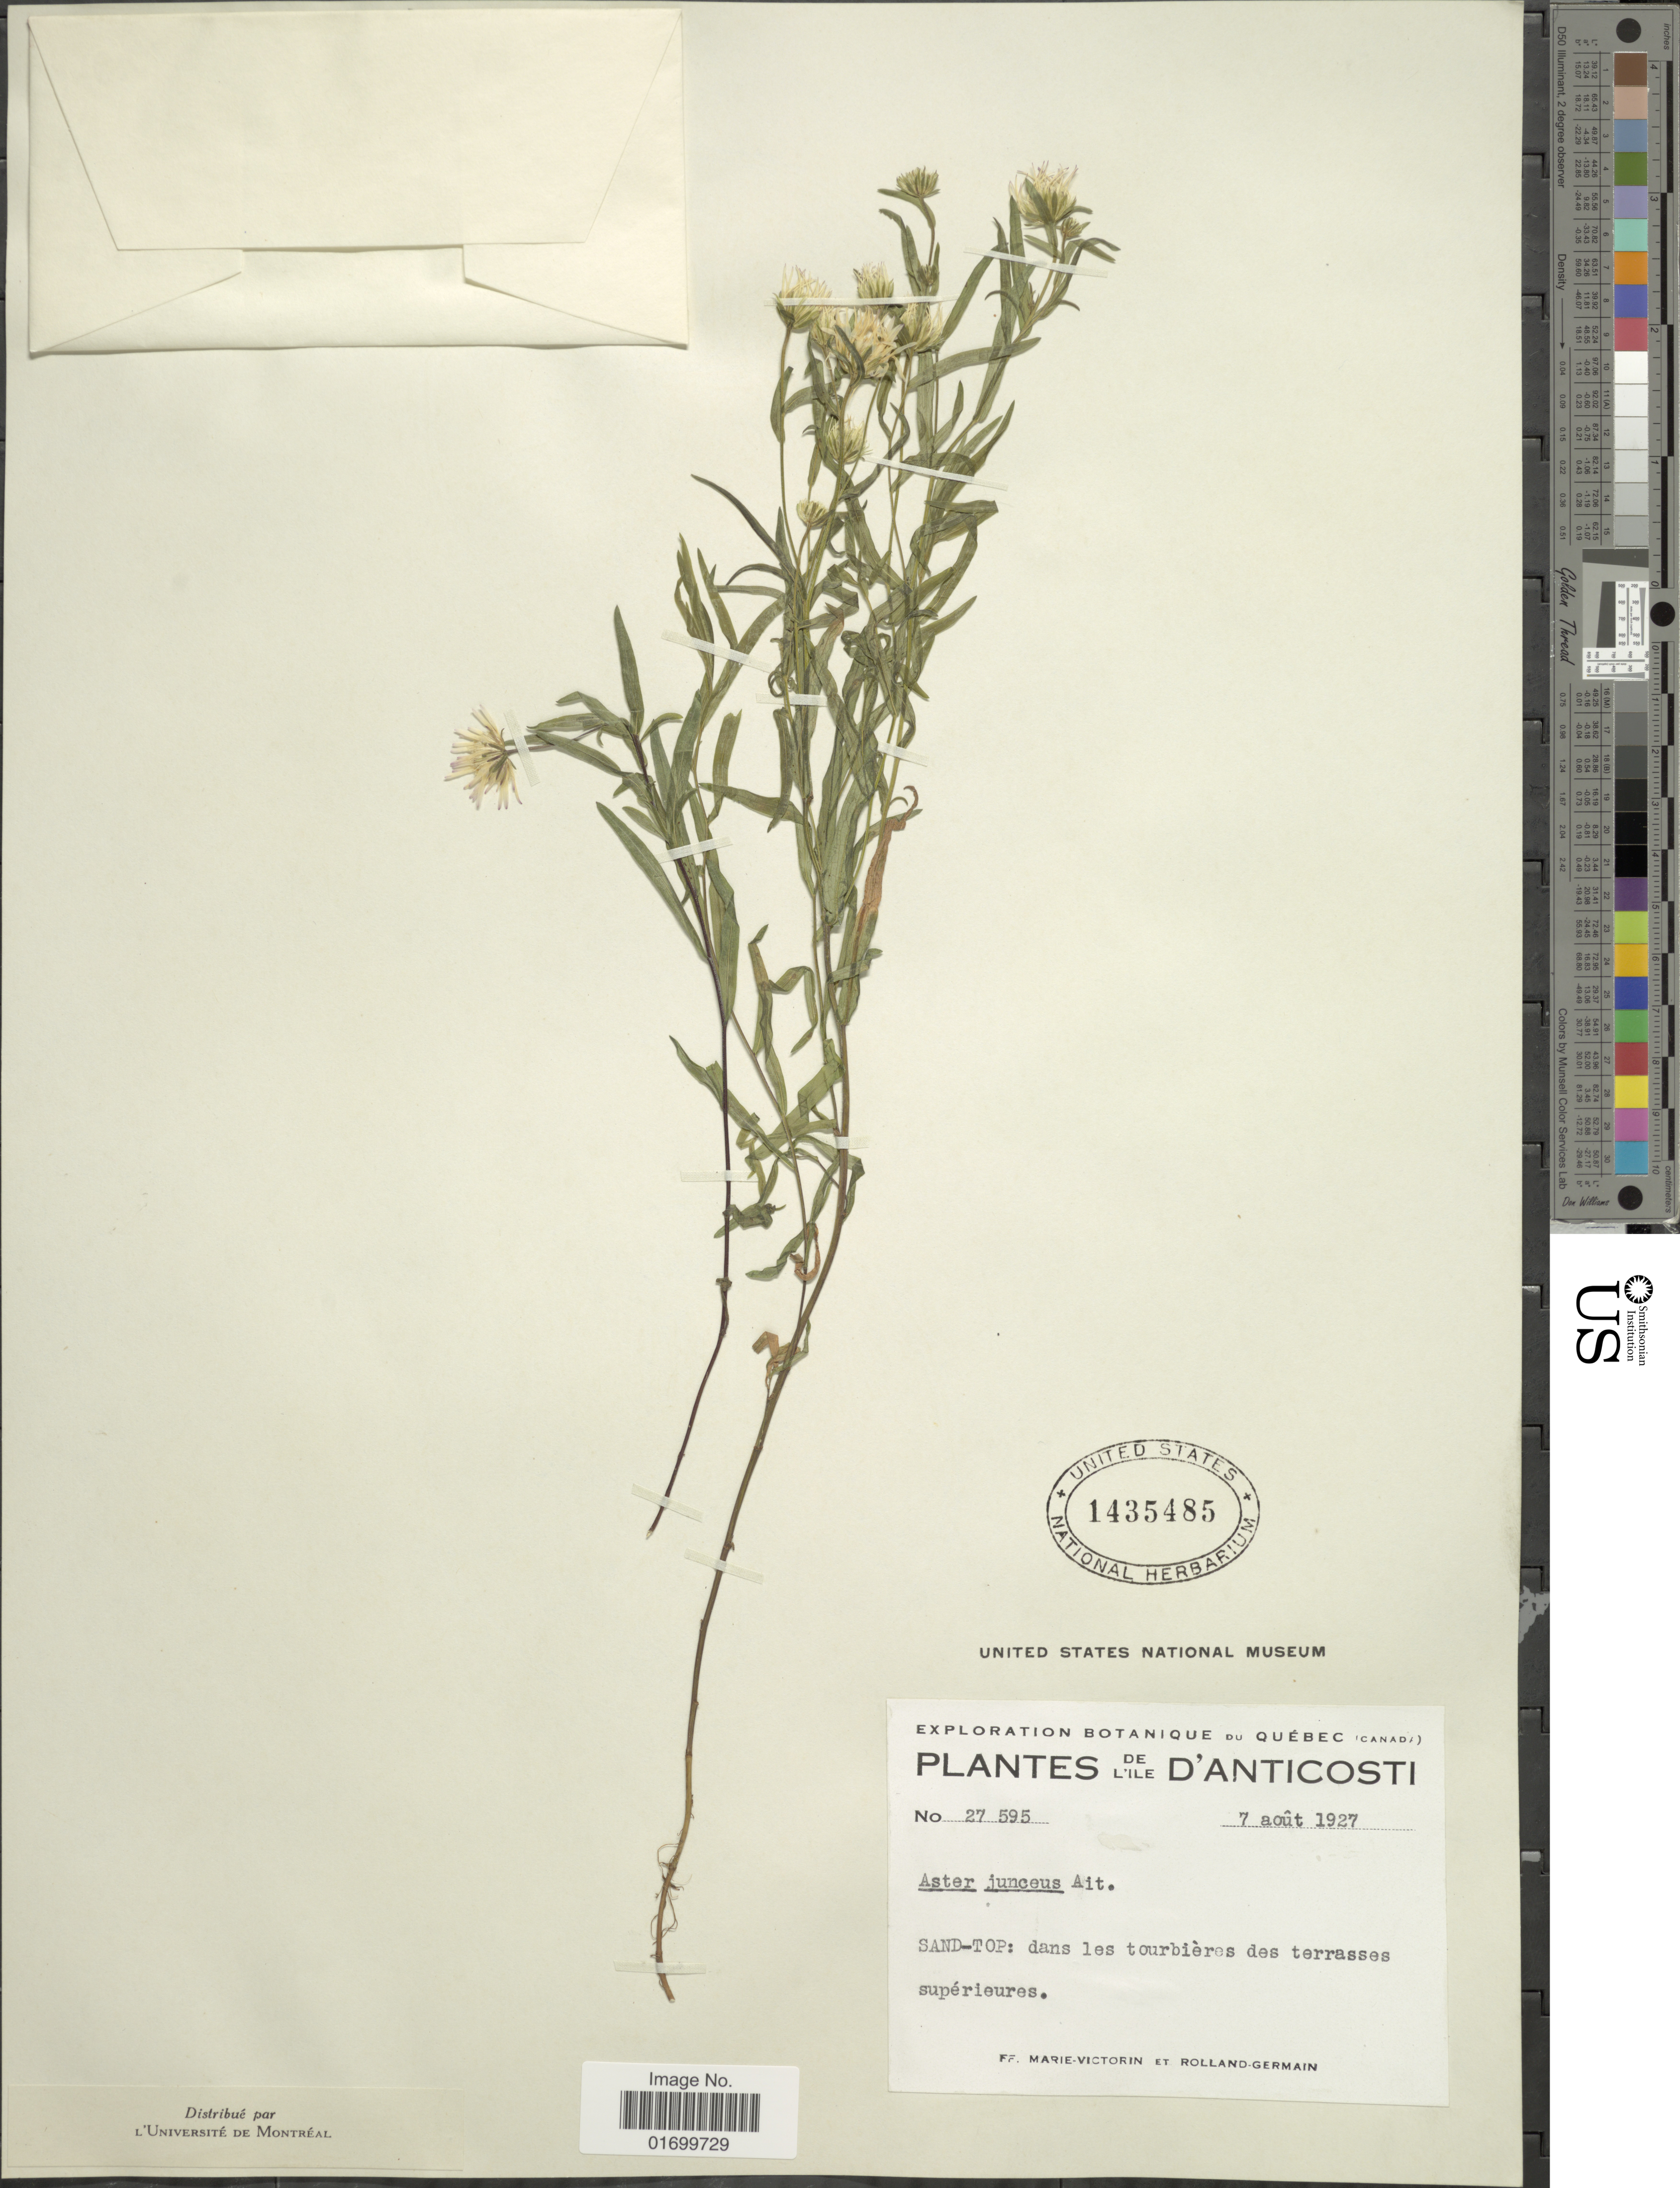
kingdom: Plantae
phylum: Tracheophyta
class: Magnoliopsida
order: Asterales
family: Asteraceae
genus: Symphyotrichum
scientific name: Symphyotrichum boreale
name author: (Torr. & A. Gray) Á. Löve & D. Löve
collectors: Fr. Marie-Victorin & Rolland-Germain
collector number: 27595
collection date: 1927-08-07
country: Canada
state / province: Quebec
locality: L'Ile D'Anticosti, Sand-Top: dams les tourbières des terrasses supérieures.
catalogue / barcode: US 1435485